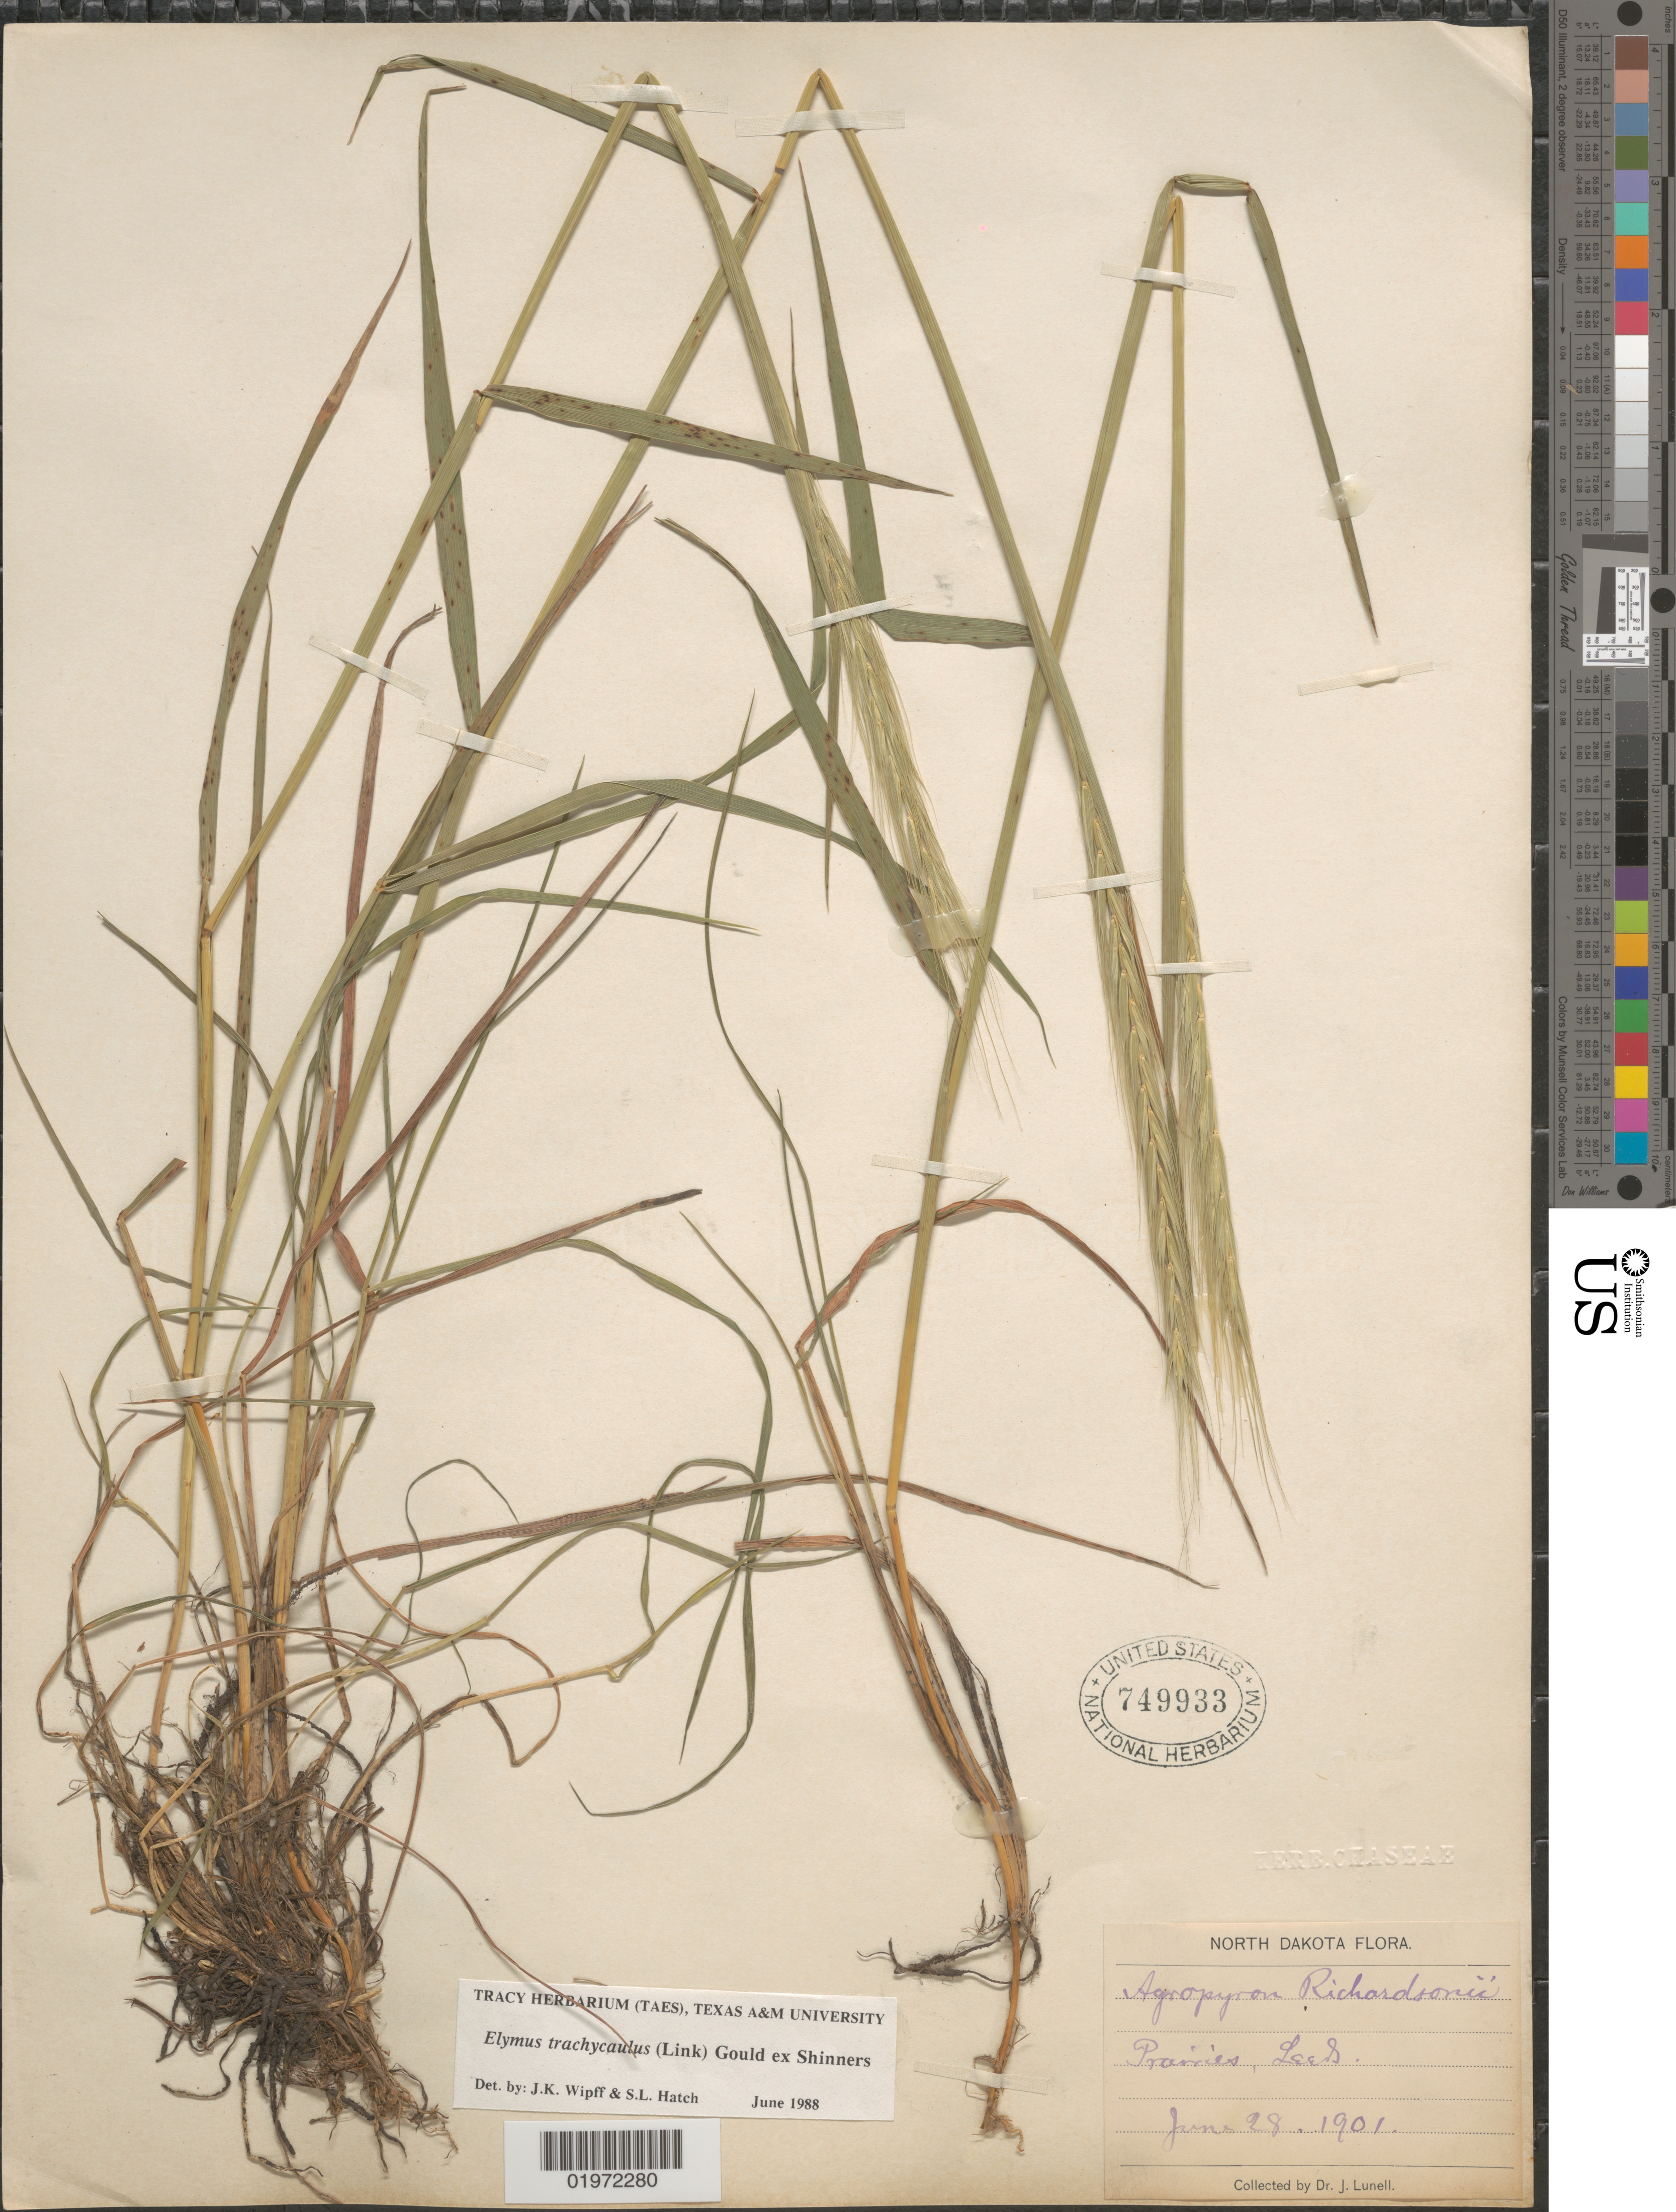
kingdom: Plantae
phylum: Tracheophyta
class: Liliopsida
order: Poales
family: Poaceae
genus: Elymus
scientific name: Elymus trachycaulus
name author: (Link) Gould ex Shinners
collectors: J. Lunell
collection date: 1901-06-28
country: United States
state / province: North Dakota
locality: Prairies, Leeds.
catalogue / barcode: US 749933